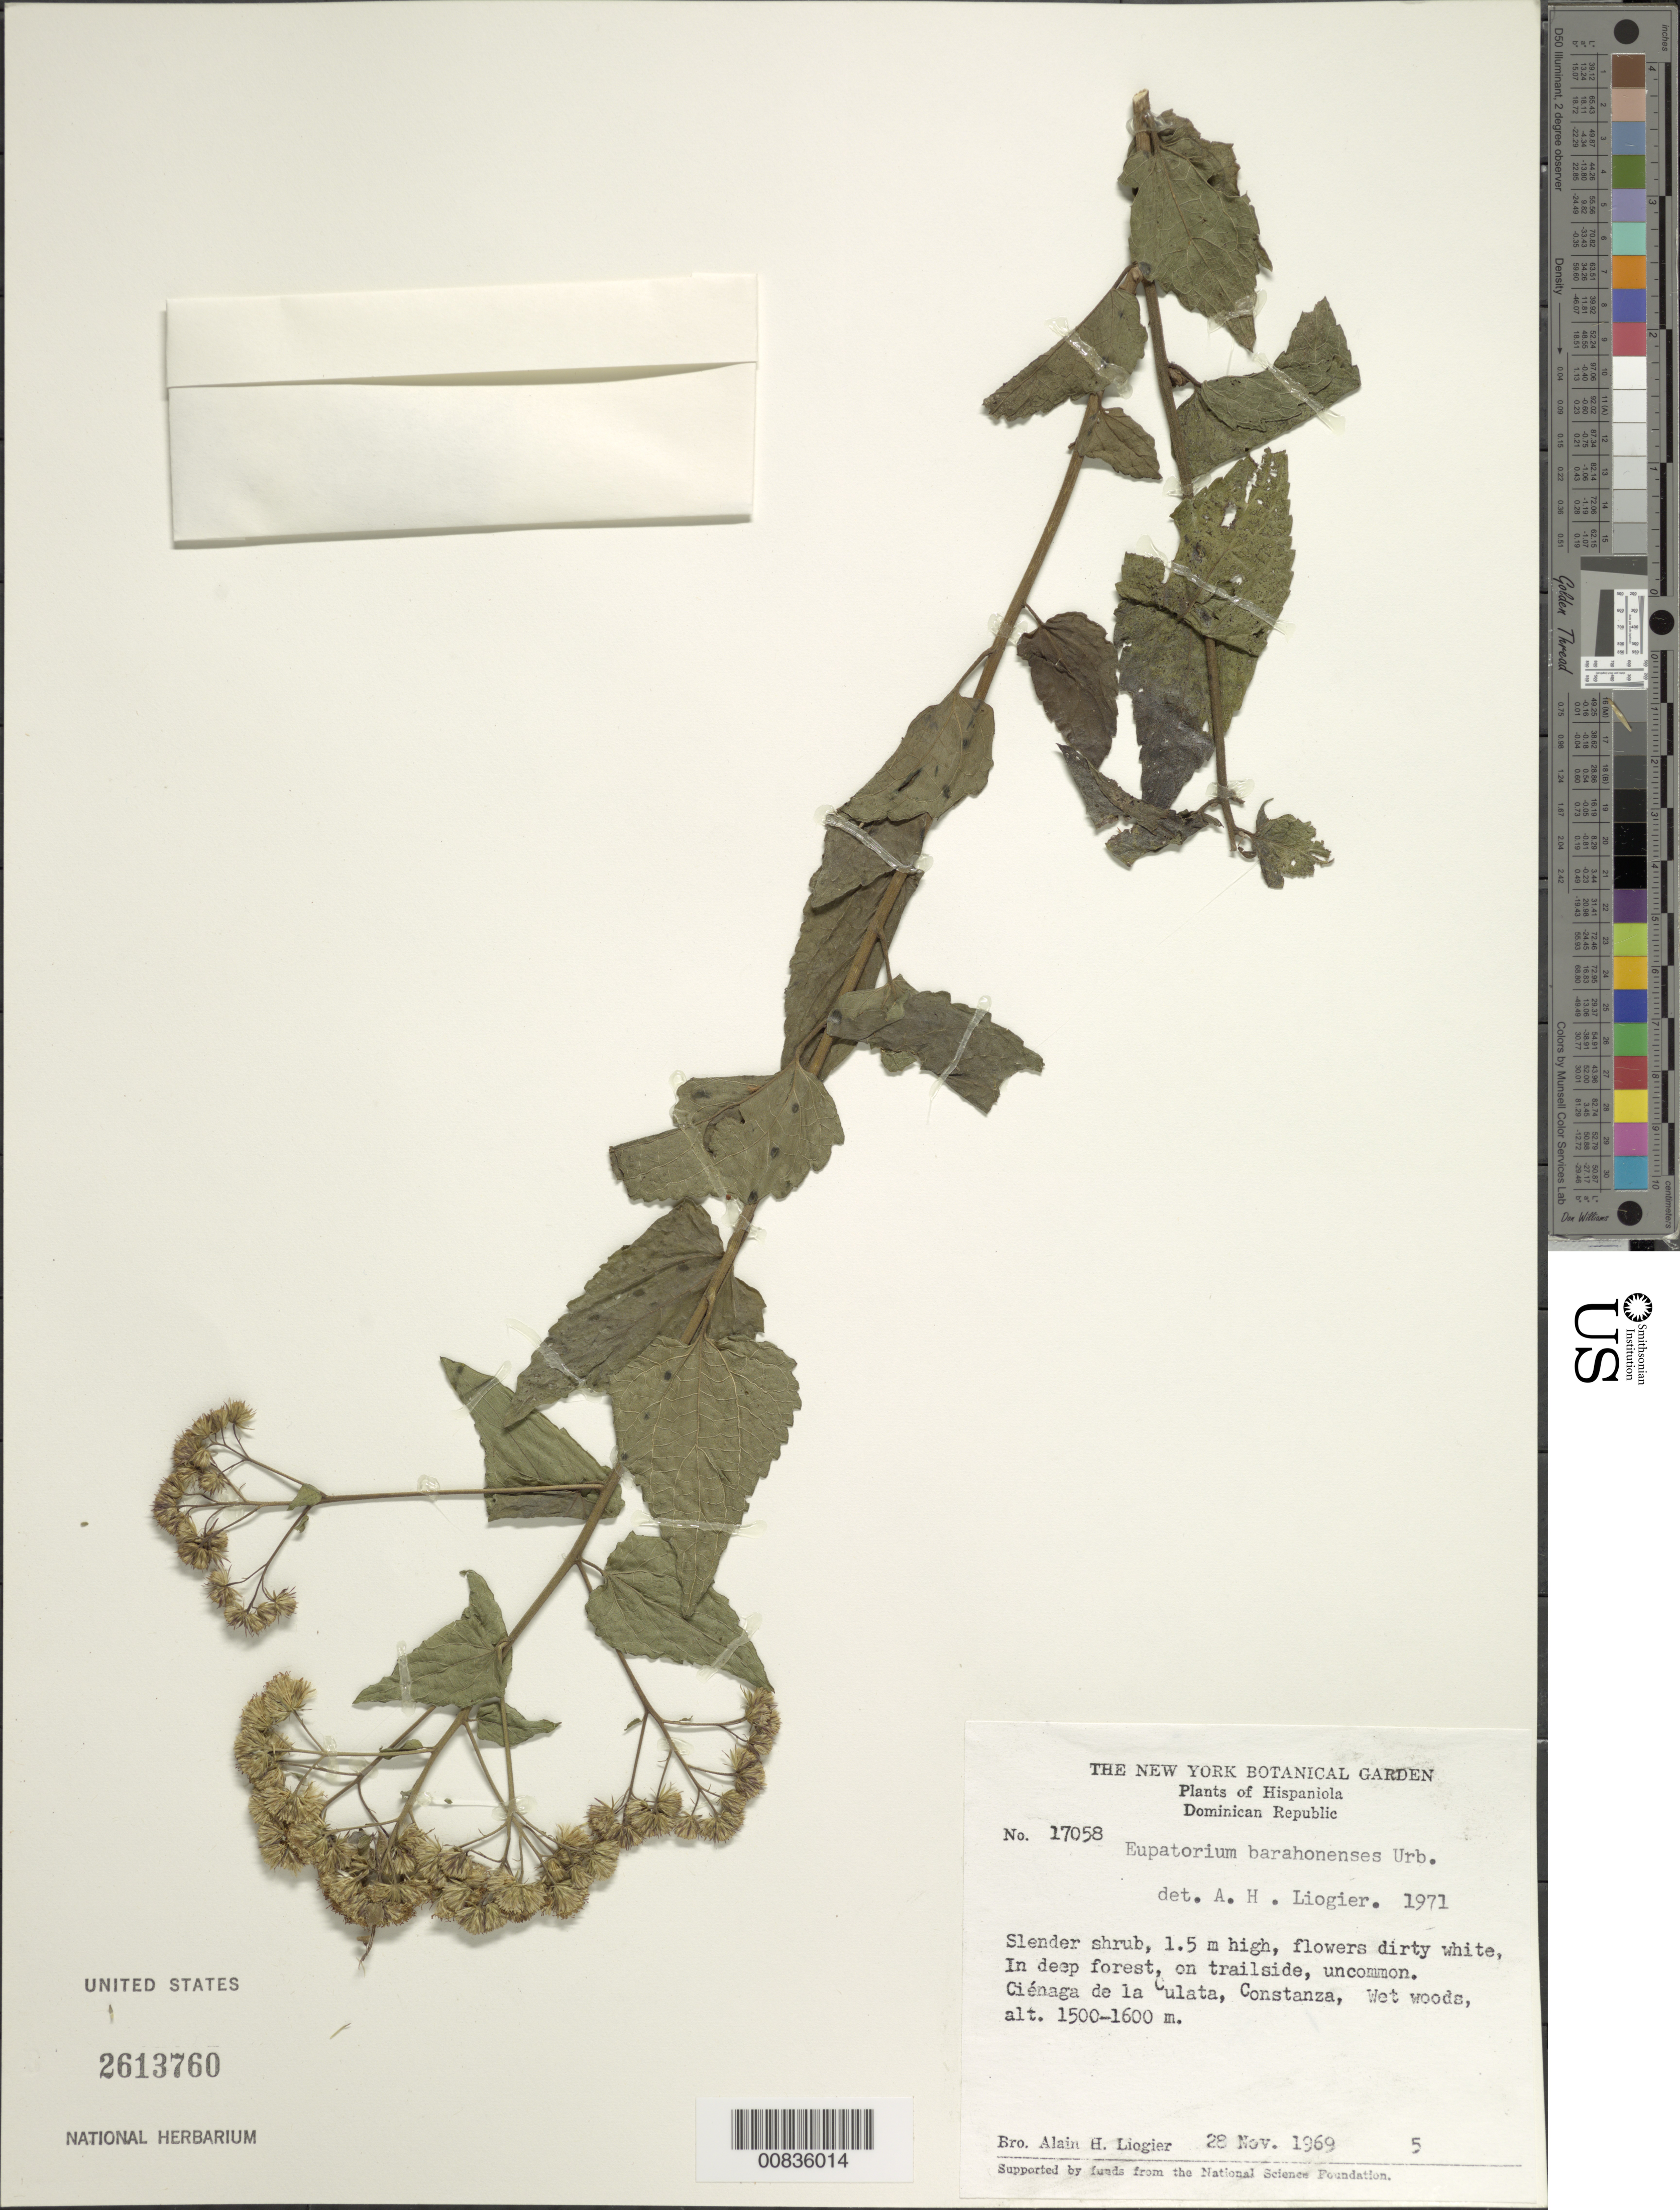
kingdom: Plantae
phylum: Tracheophyta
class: Magnoliopsida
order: Asterales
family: Asteraceae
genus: Koanophyllon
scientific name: Koanophyllon barahonense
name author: (Urb.) R.M. King & H. Rob.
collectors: A. H. Liogier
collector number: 17058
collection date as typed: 28 Nov 1969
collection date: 1969-11-28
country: Dominican Republic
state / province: La Vega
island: Hispaniola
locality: Ciénaga de la Culata, Constanza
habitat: In deep forest (wet woods), on trailside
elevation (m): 1500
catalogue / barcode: US 2613760